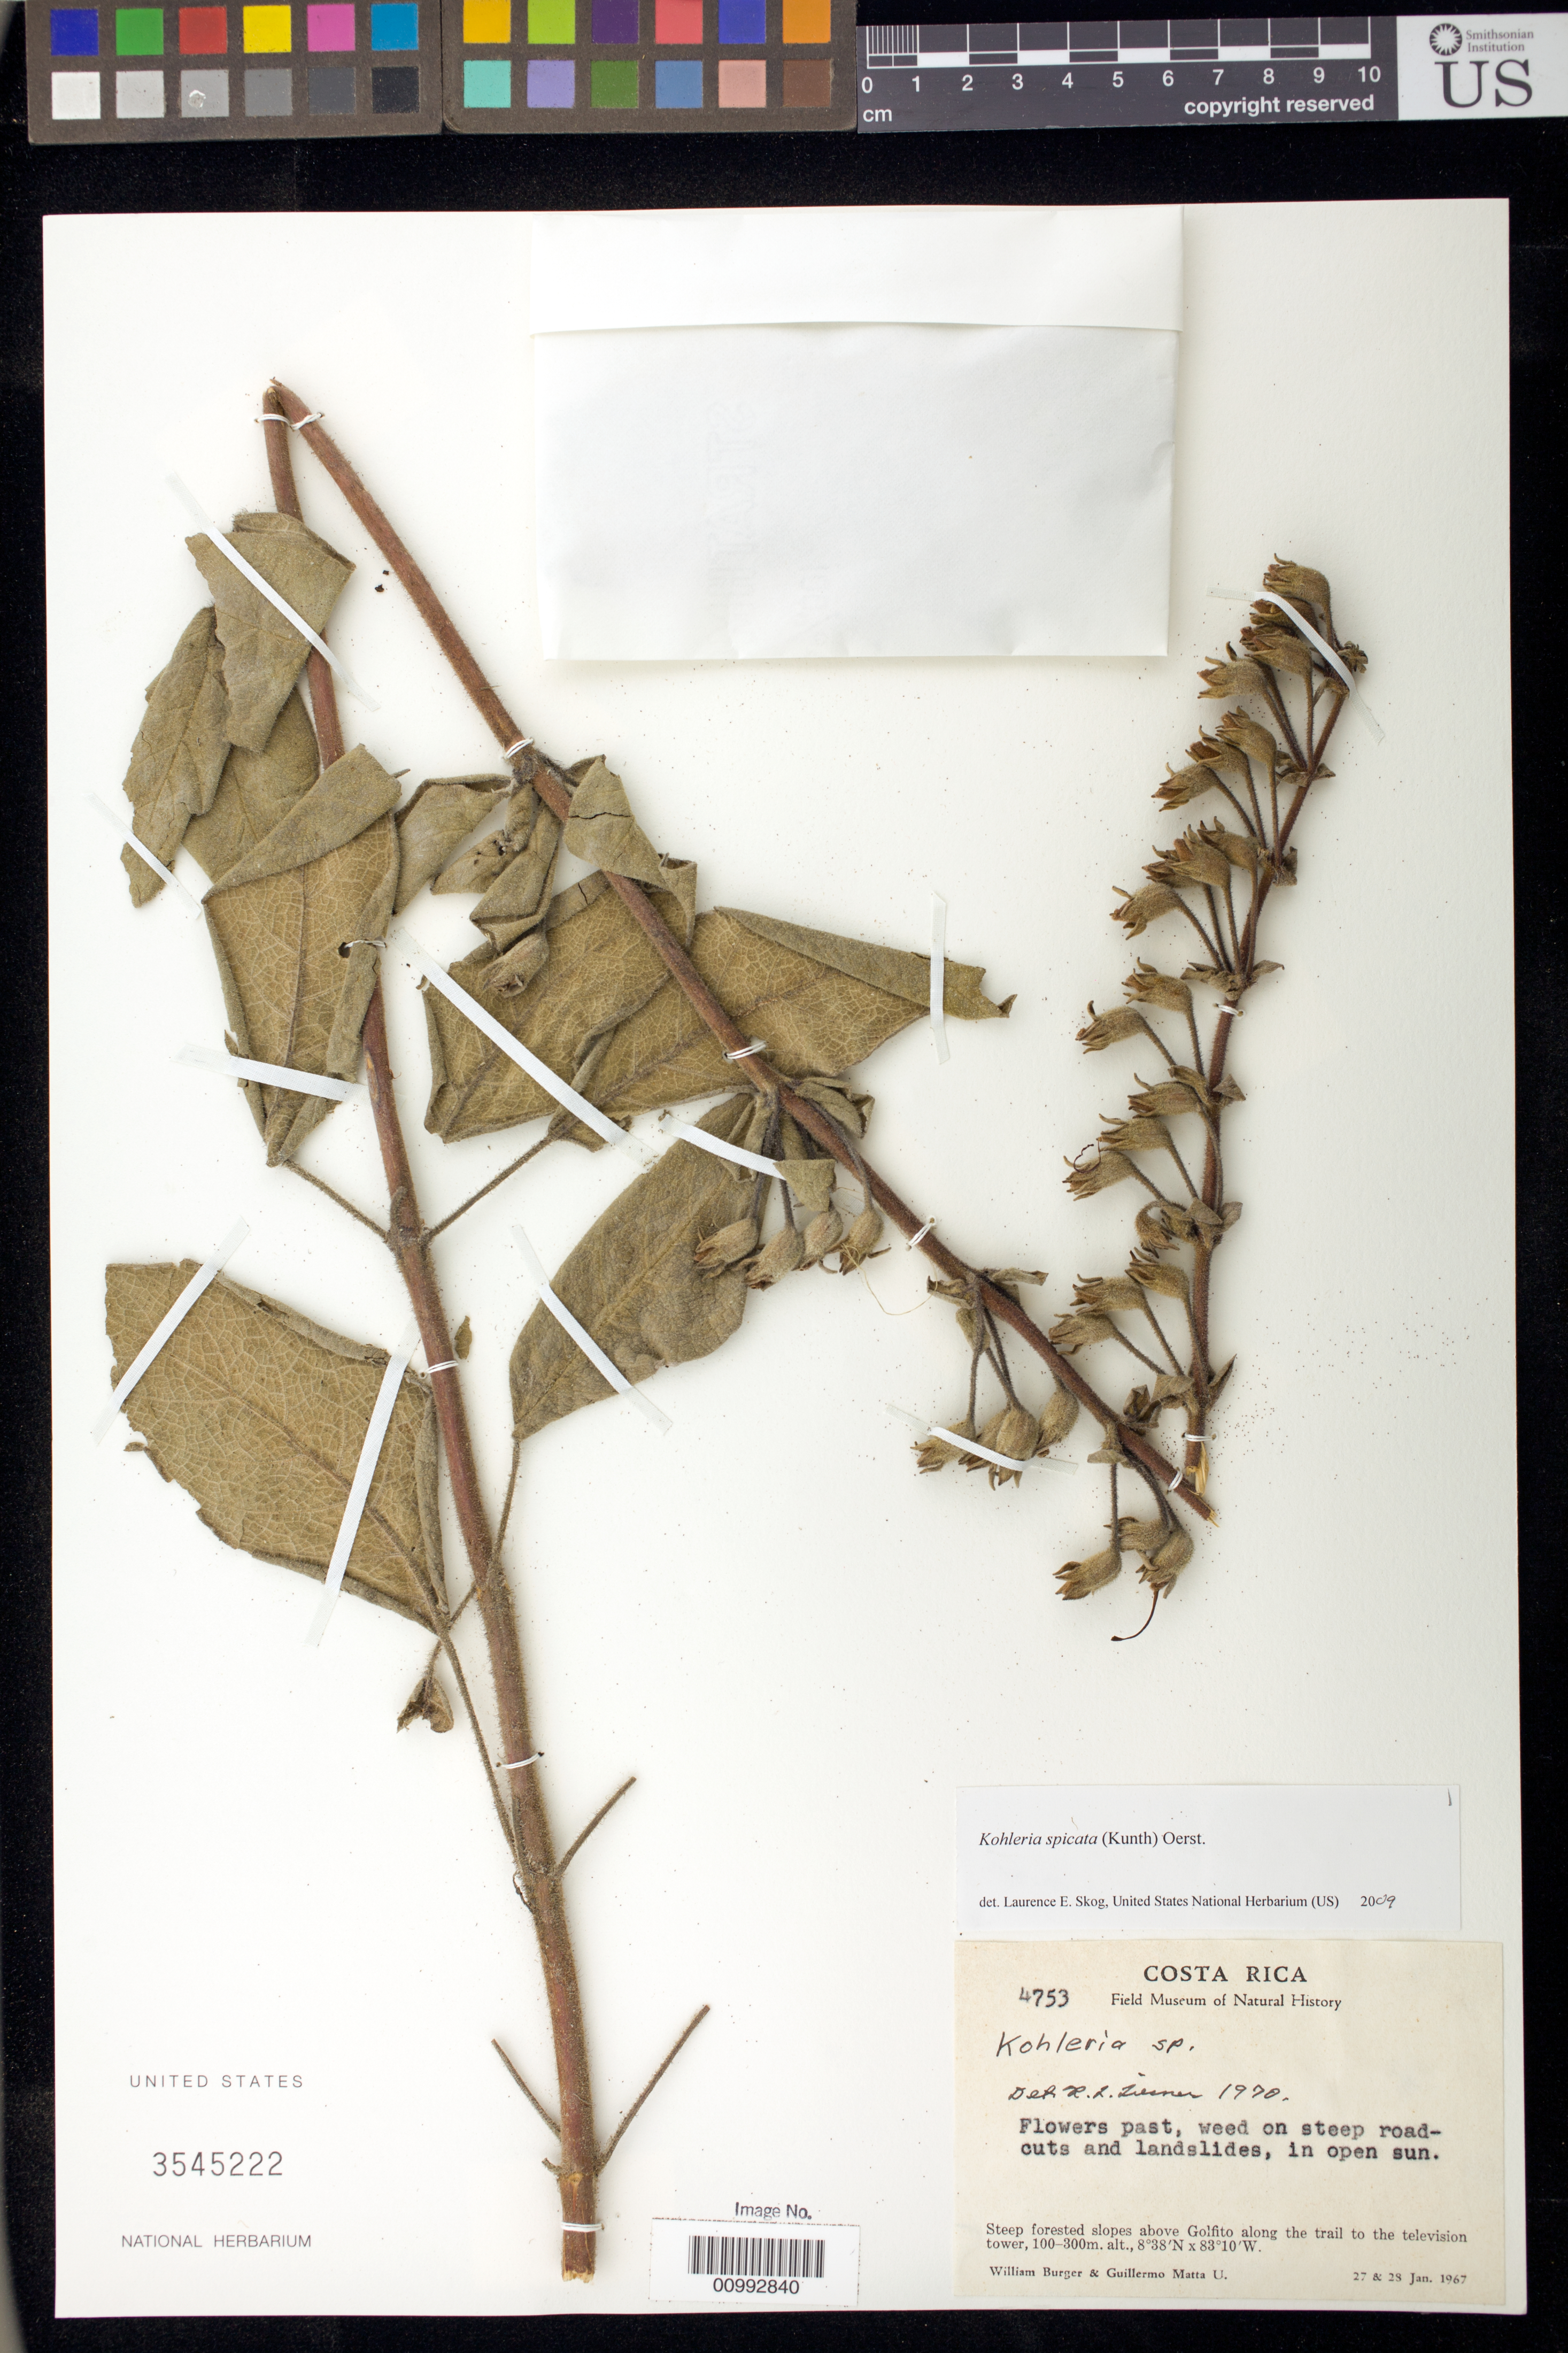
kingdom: Plantae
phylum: Tracheophyta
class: Magnoliopsida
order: Lamiales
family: Gesneriaceae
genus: Kohleria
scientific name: Kohleria allenii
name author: Standl. & L.O. Williams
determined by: Barrie, F. R.; Skog, Laurence E.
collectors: W. Burger & G. Matta U.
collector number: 4753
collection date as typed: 27-28 Jan 1967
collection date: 1967-01-27/1967-01-28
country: Costa Rica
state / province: Puntarenas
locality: Above Golfito along the trail to the television tower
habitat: Steep forested slopes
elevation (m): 100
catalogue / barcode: US 3545222